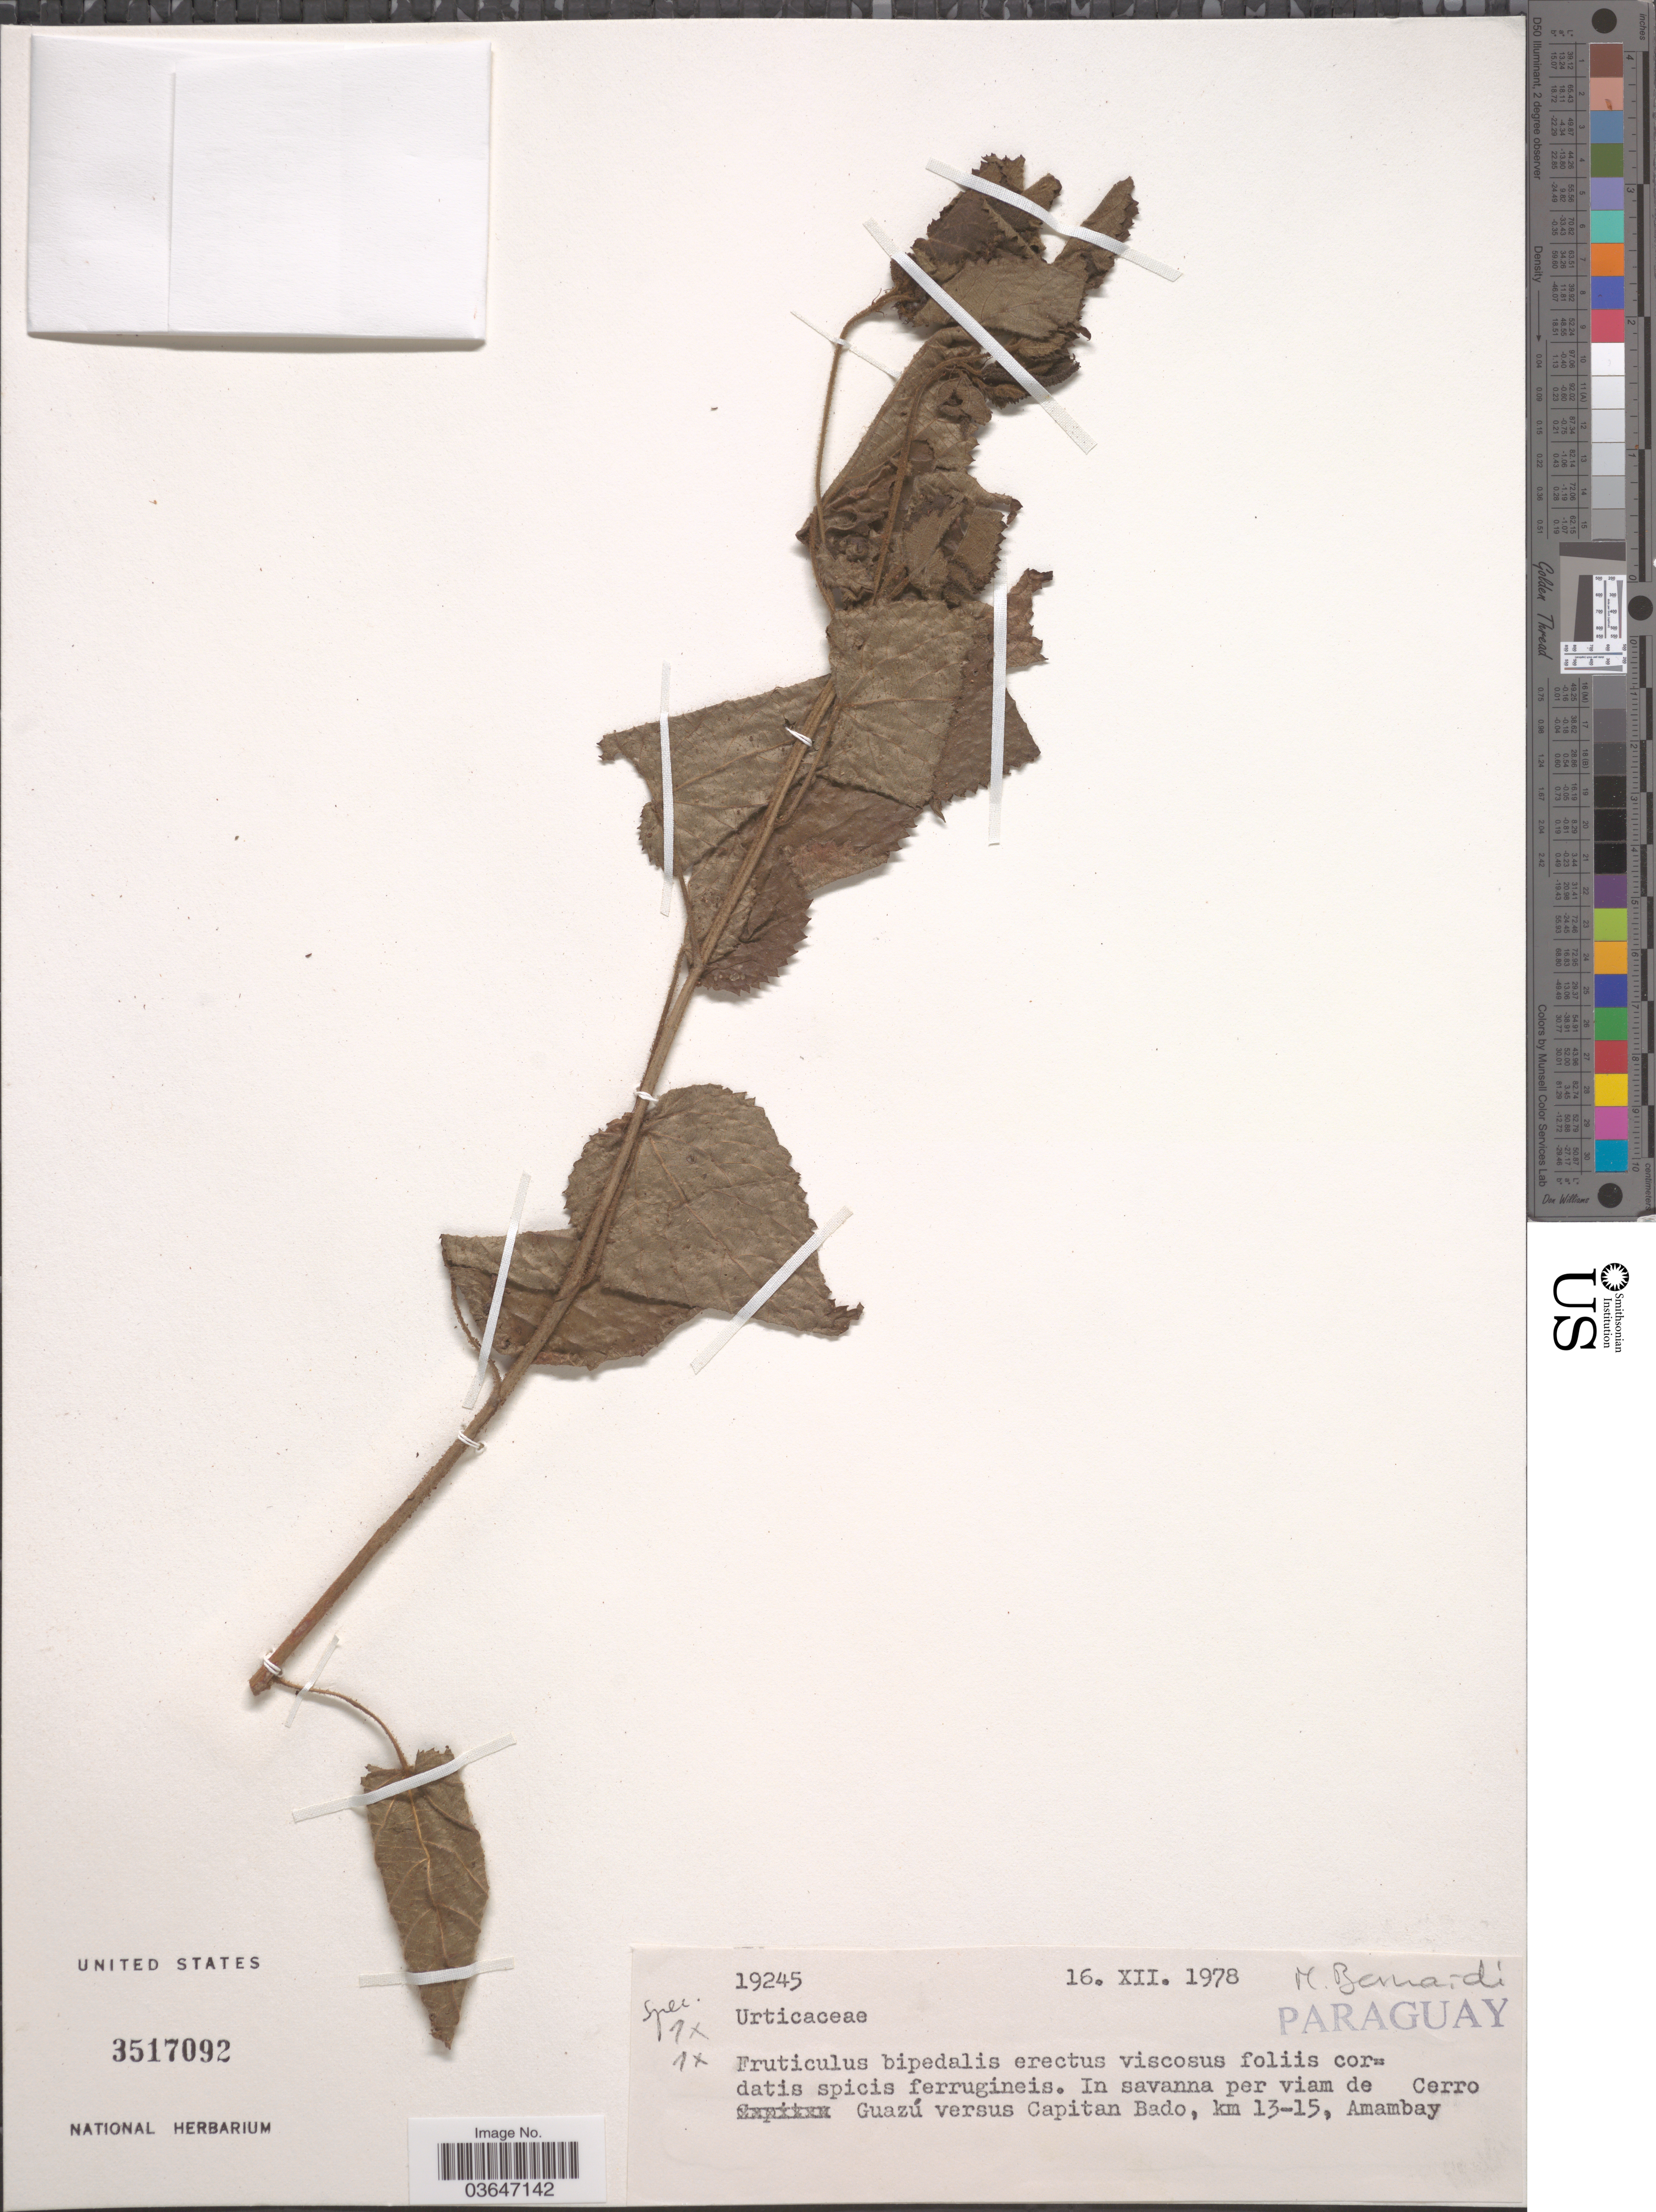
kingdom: Plantae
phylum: Tracheophyta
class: Magnoliopsida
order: Proteales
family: Proteaceae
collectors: M. Bernardi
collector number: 19245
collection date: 1978-12-16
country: Paraguay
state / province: Amambay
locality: In savanna per viam de Cerro Guazú versus Capitan Bado, km 13-15.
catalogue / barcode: US 3517092